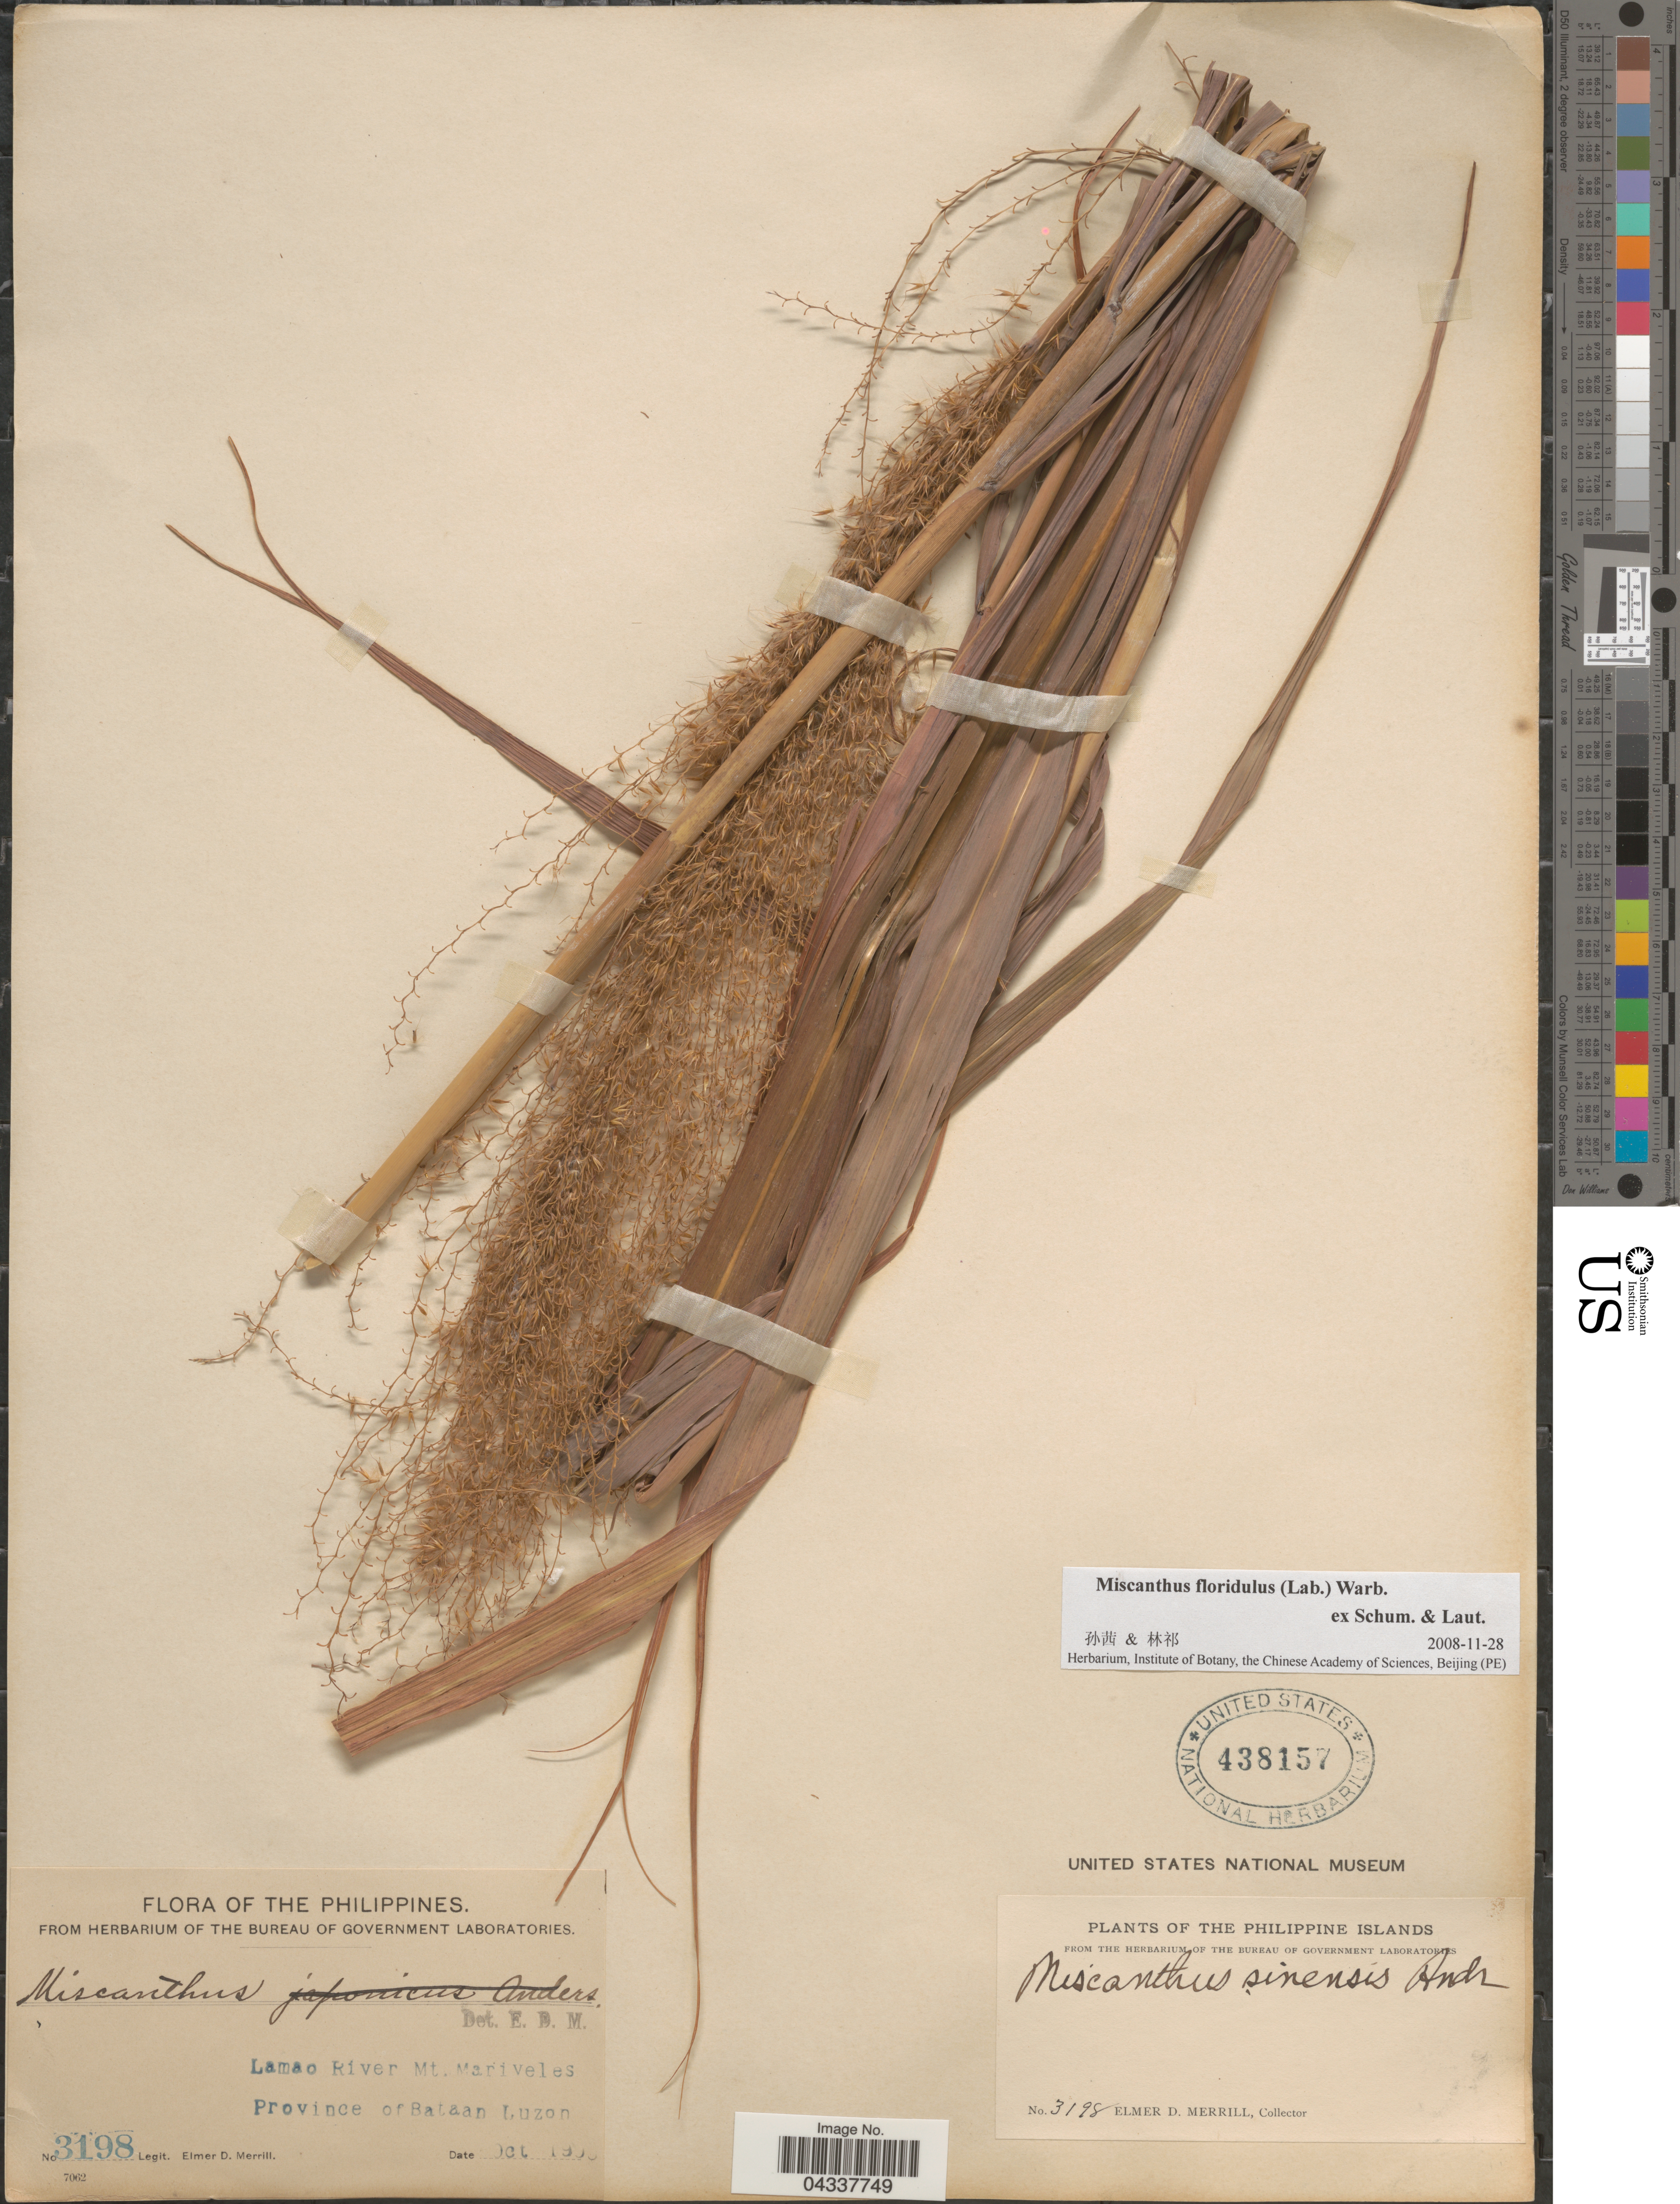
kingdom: Plantae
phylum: Tracheophyta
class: Liliopsida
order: Poales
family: Poaceae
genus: Miscanthus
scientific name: Miscanthus floridulus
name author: (Labill.) Warb.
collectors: E. D. Merrill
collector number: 3198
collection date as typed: Oct 1908*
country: Philippines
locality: Philippines Islands. Lamao River Mt. Mariveles. Province of Bataan. Luzon.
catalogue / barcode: US 438157